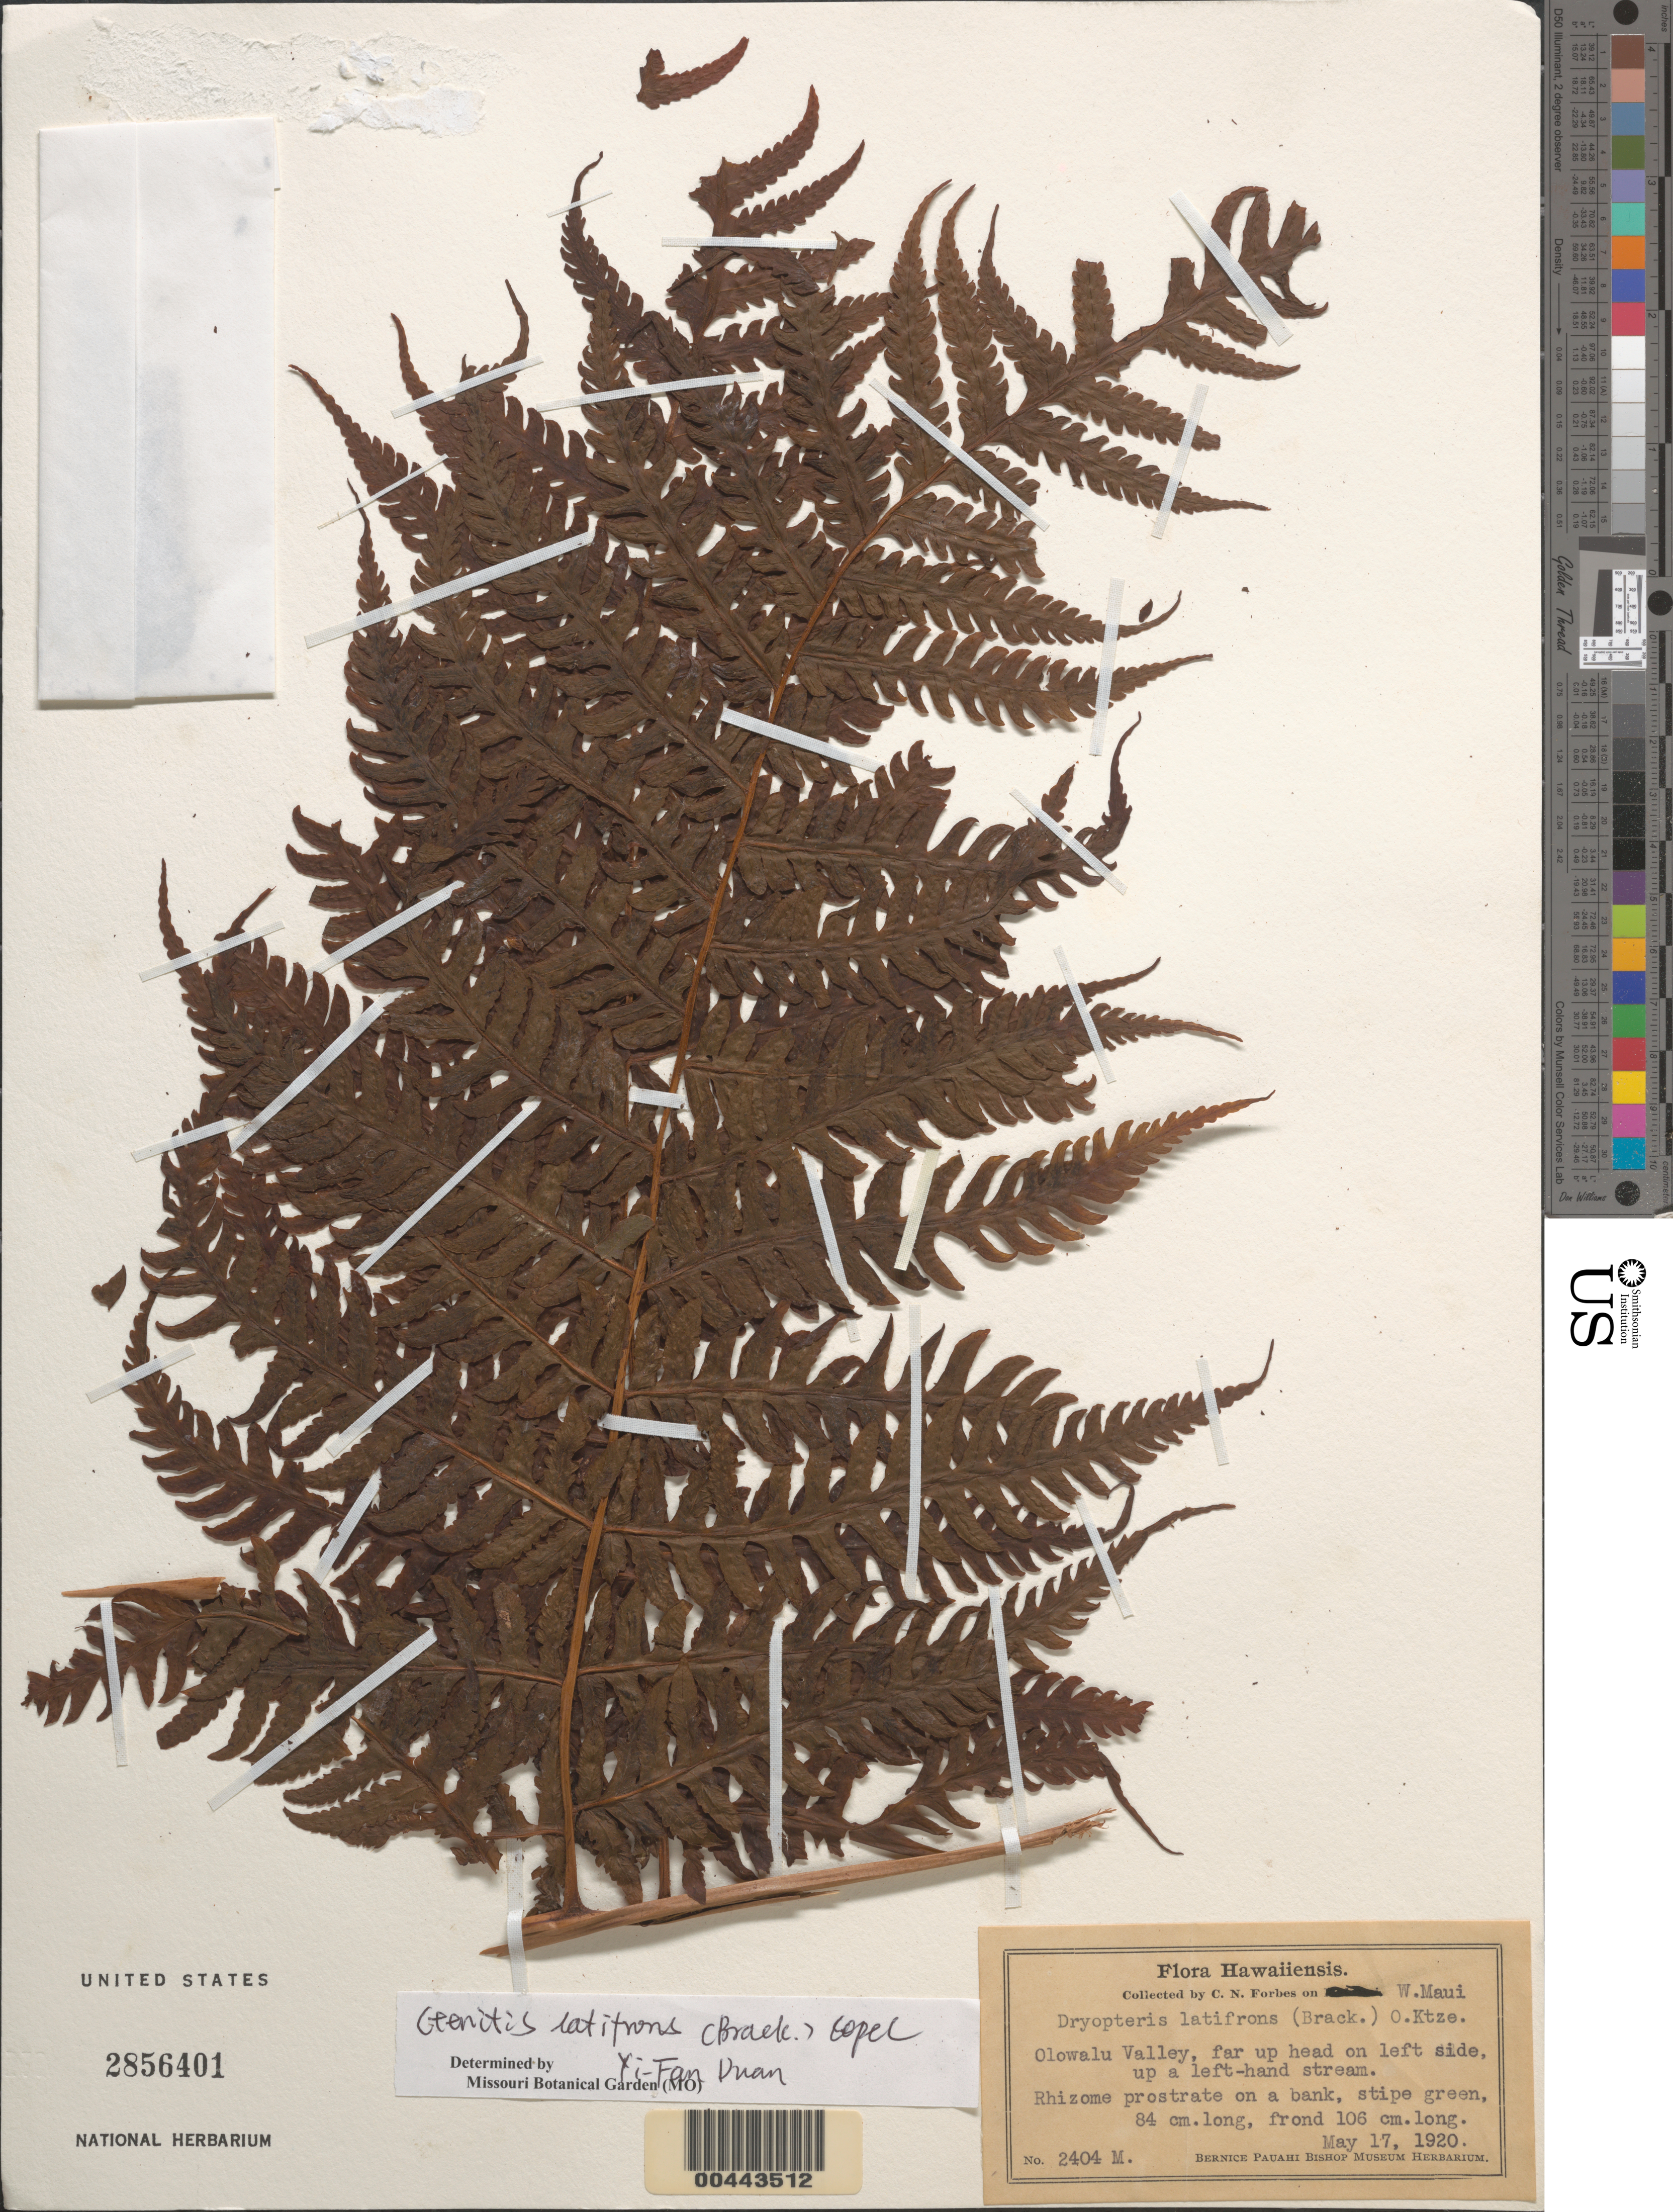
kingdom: Plantae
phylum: Tracheophyta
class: Polypodiopsida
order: Polypodiales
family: Dryopteridaceae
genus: Ctenitis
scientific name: Ctenitis latifrons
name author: (Brack.) Copel.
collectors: C. N. Forbes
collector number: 2404M.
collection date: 1920-05-17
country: United States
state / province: Hawaii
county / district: Maui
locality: Hawaiiensis. W. Maui. Olowalu Valley, far up head on left side, up a left-hand stream.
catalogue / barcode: US 2856401